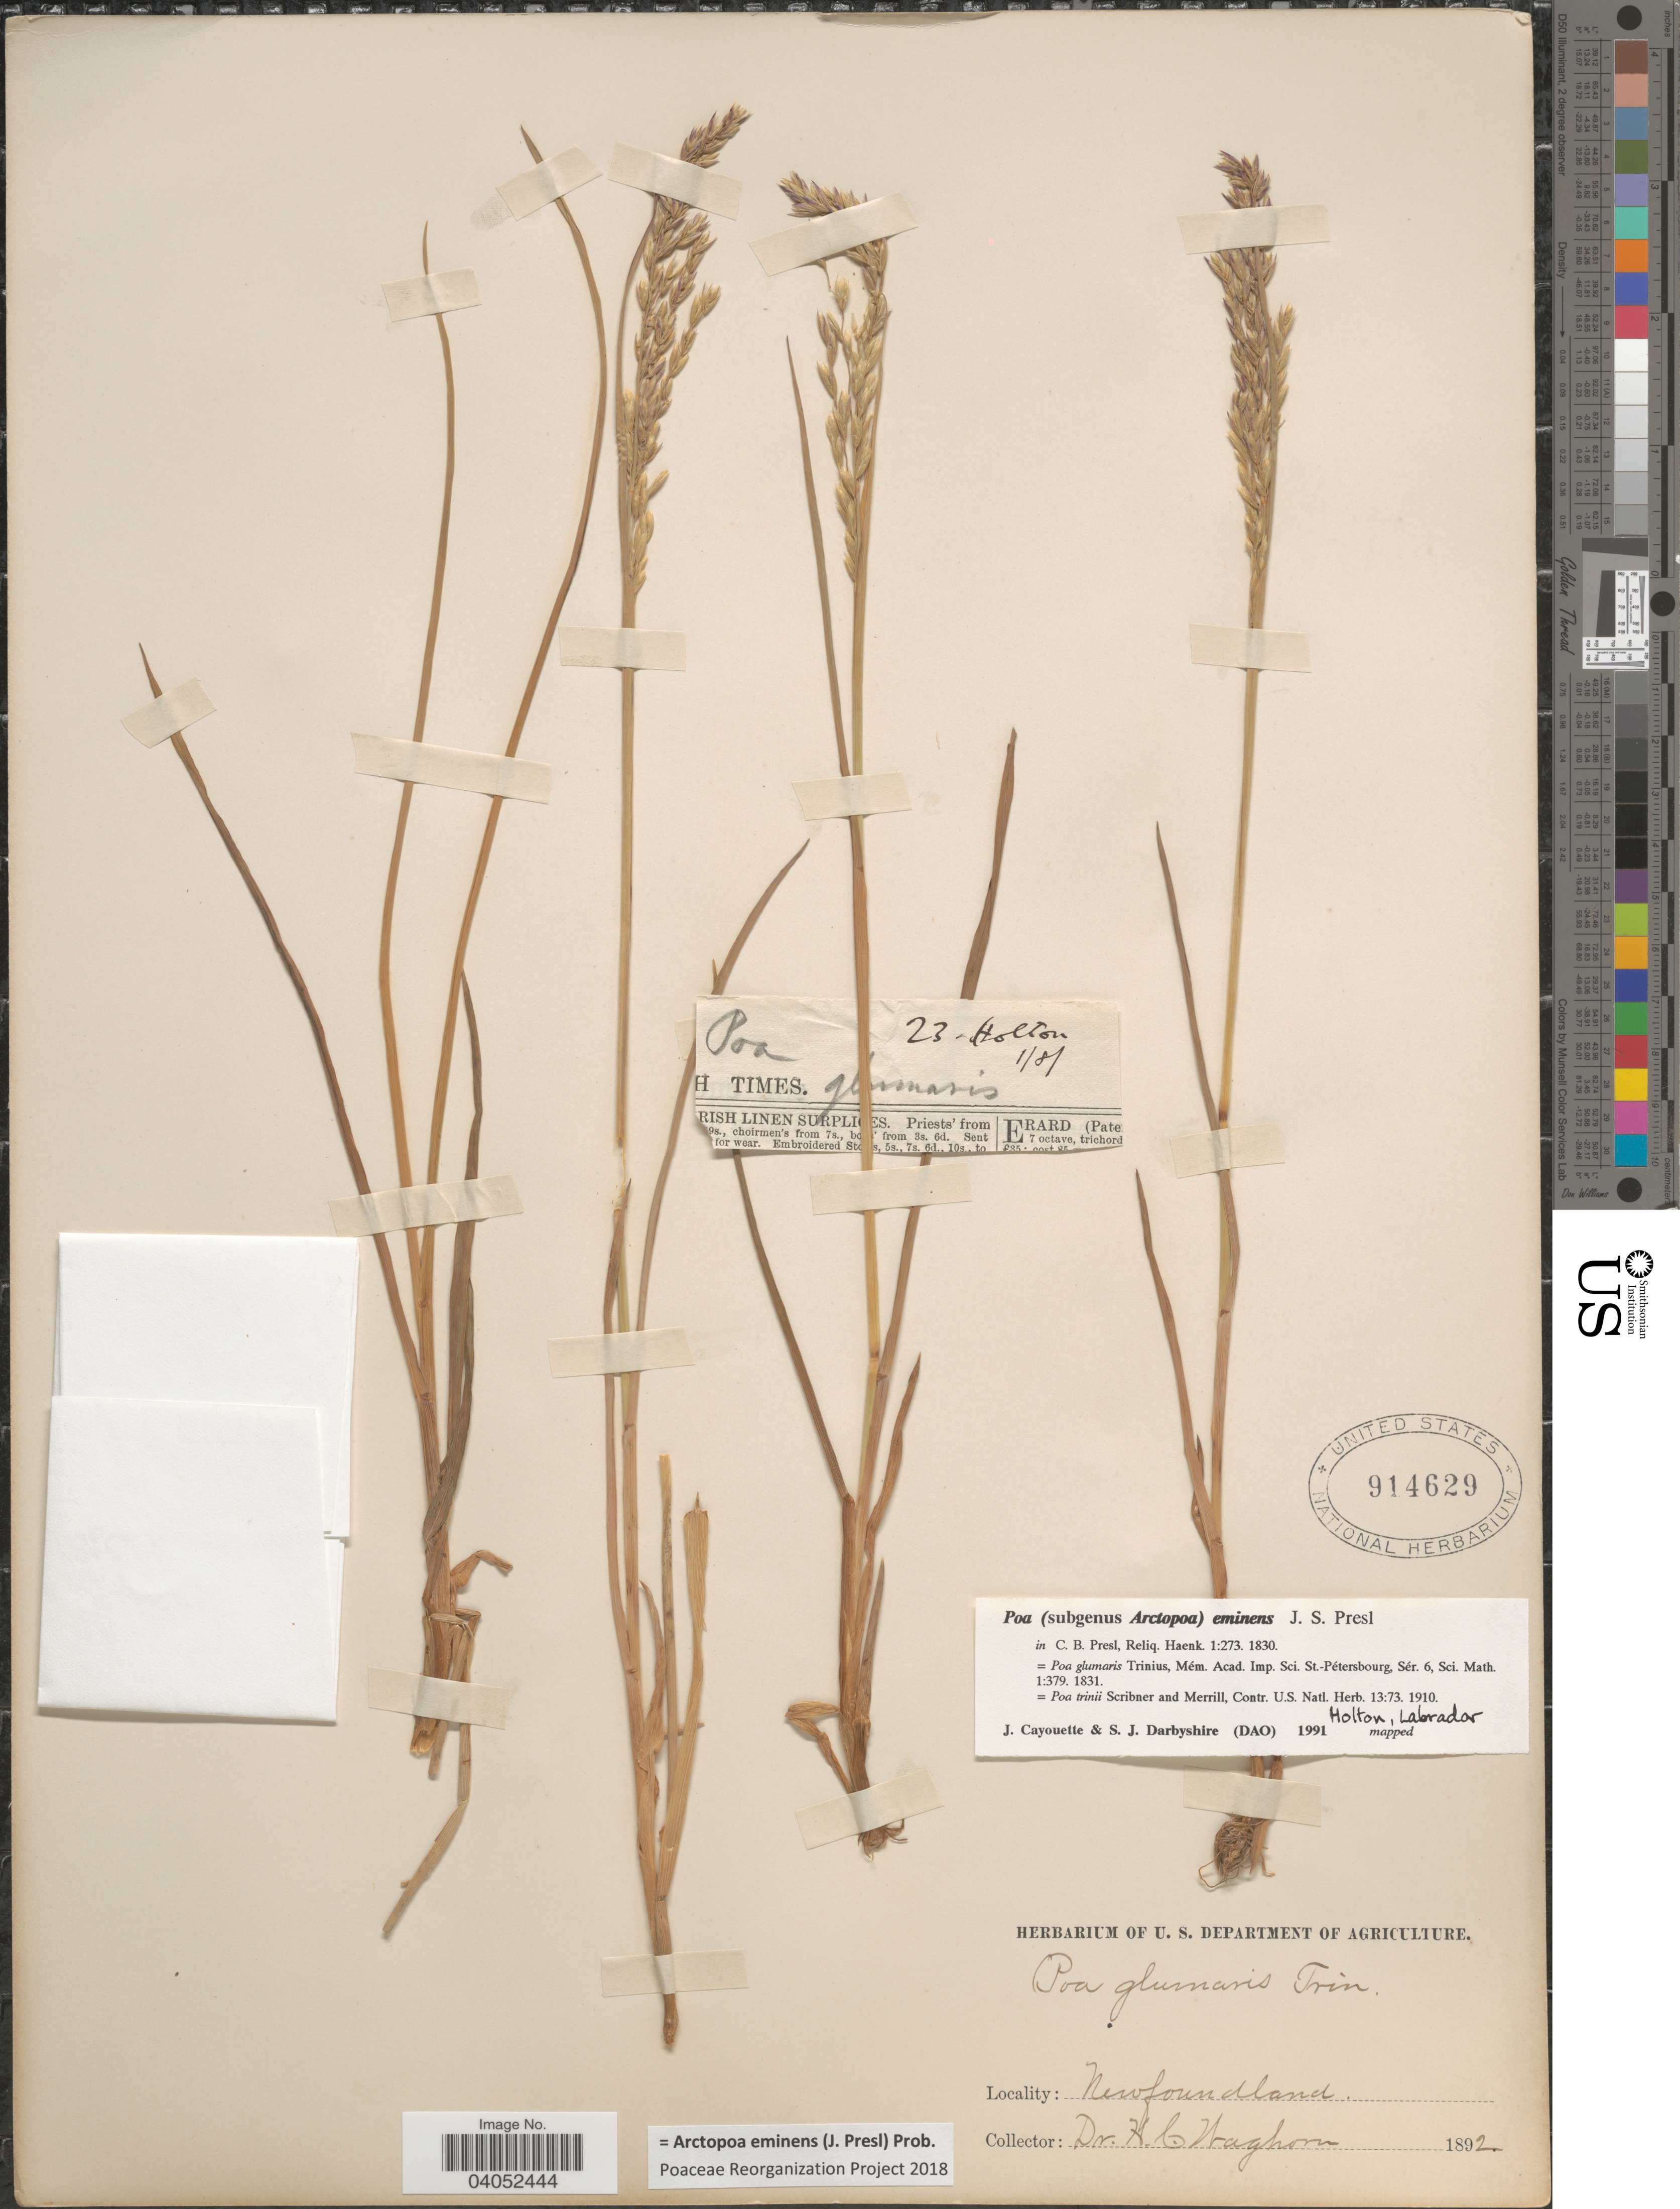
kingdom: Plantae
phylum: Tracheophyta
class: Liliopsida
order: Poales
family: Poaceae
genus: Arctopoa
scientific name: Arctopoa eminens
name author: (J. Presl) Prob.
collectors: H. Waghorn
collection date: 1892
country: Canada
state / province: Newfoundland and Labrador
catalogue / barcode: US 914629